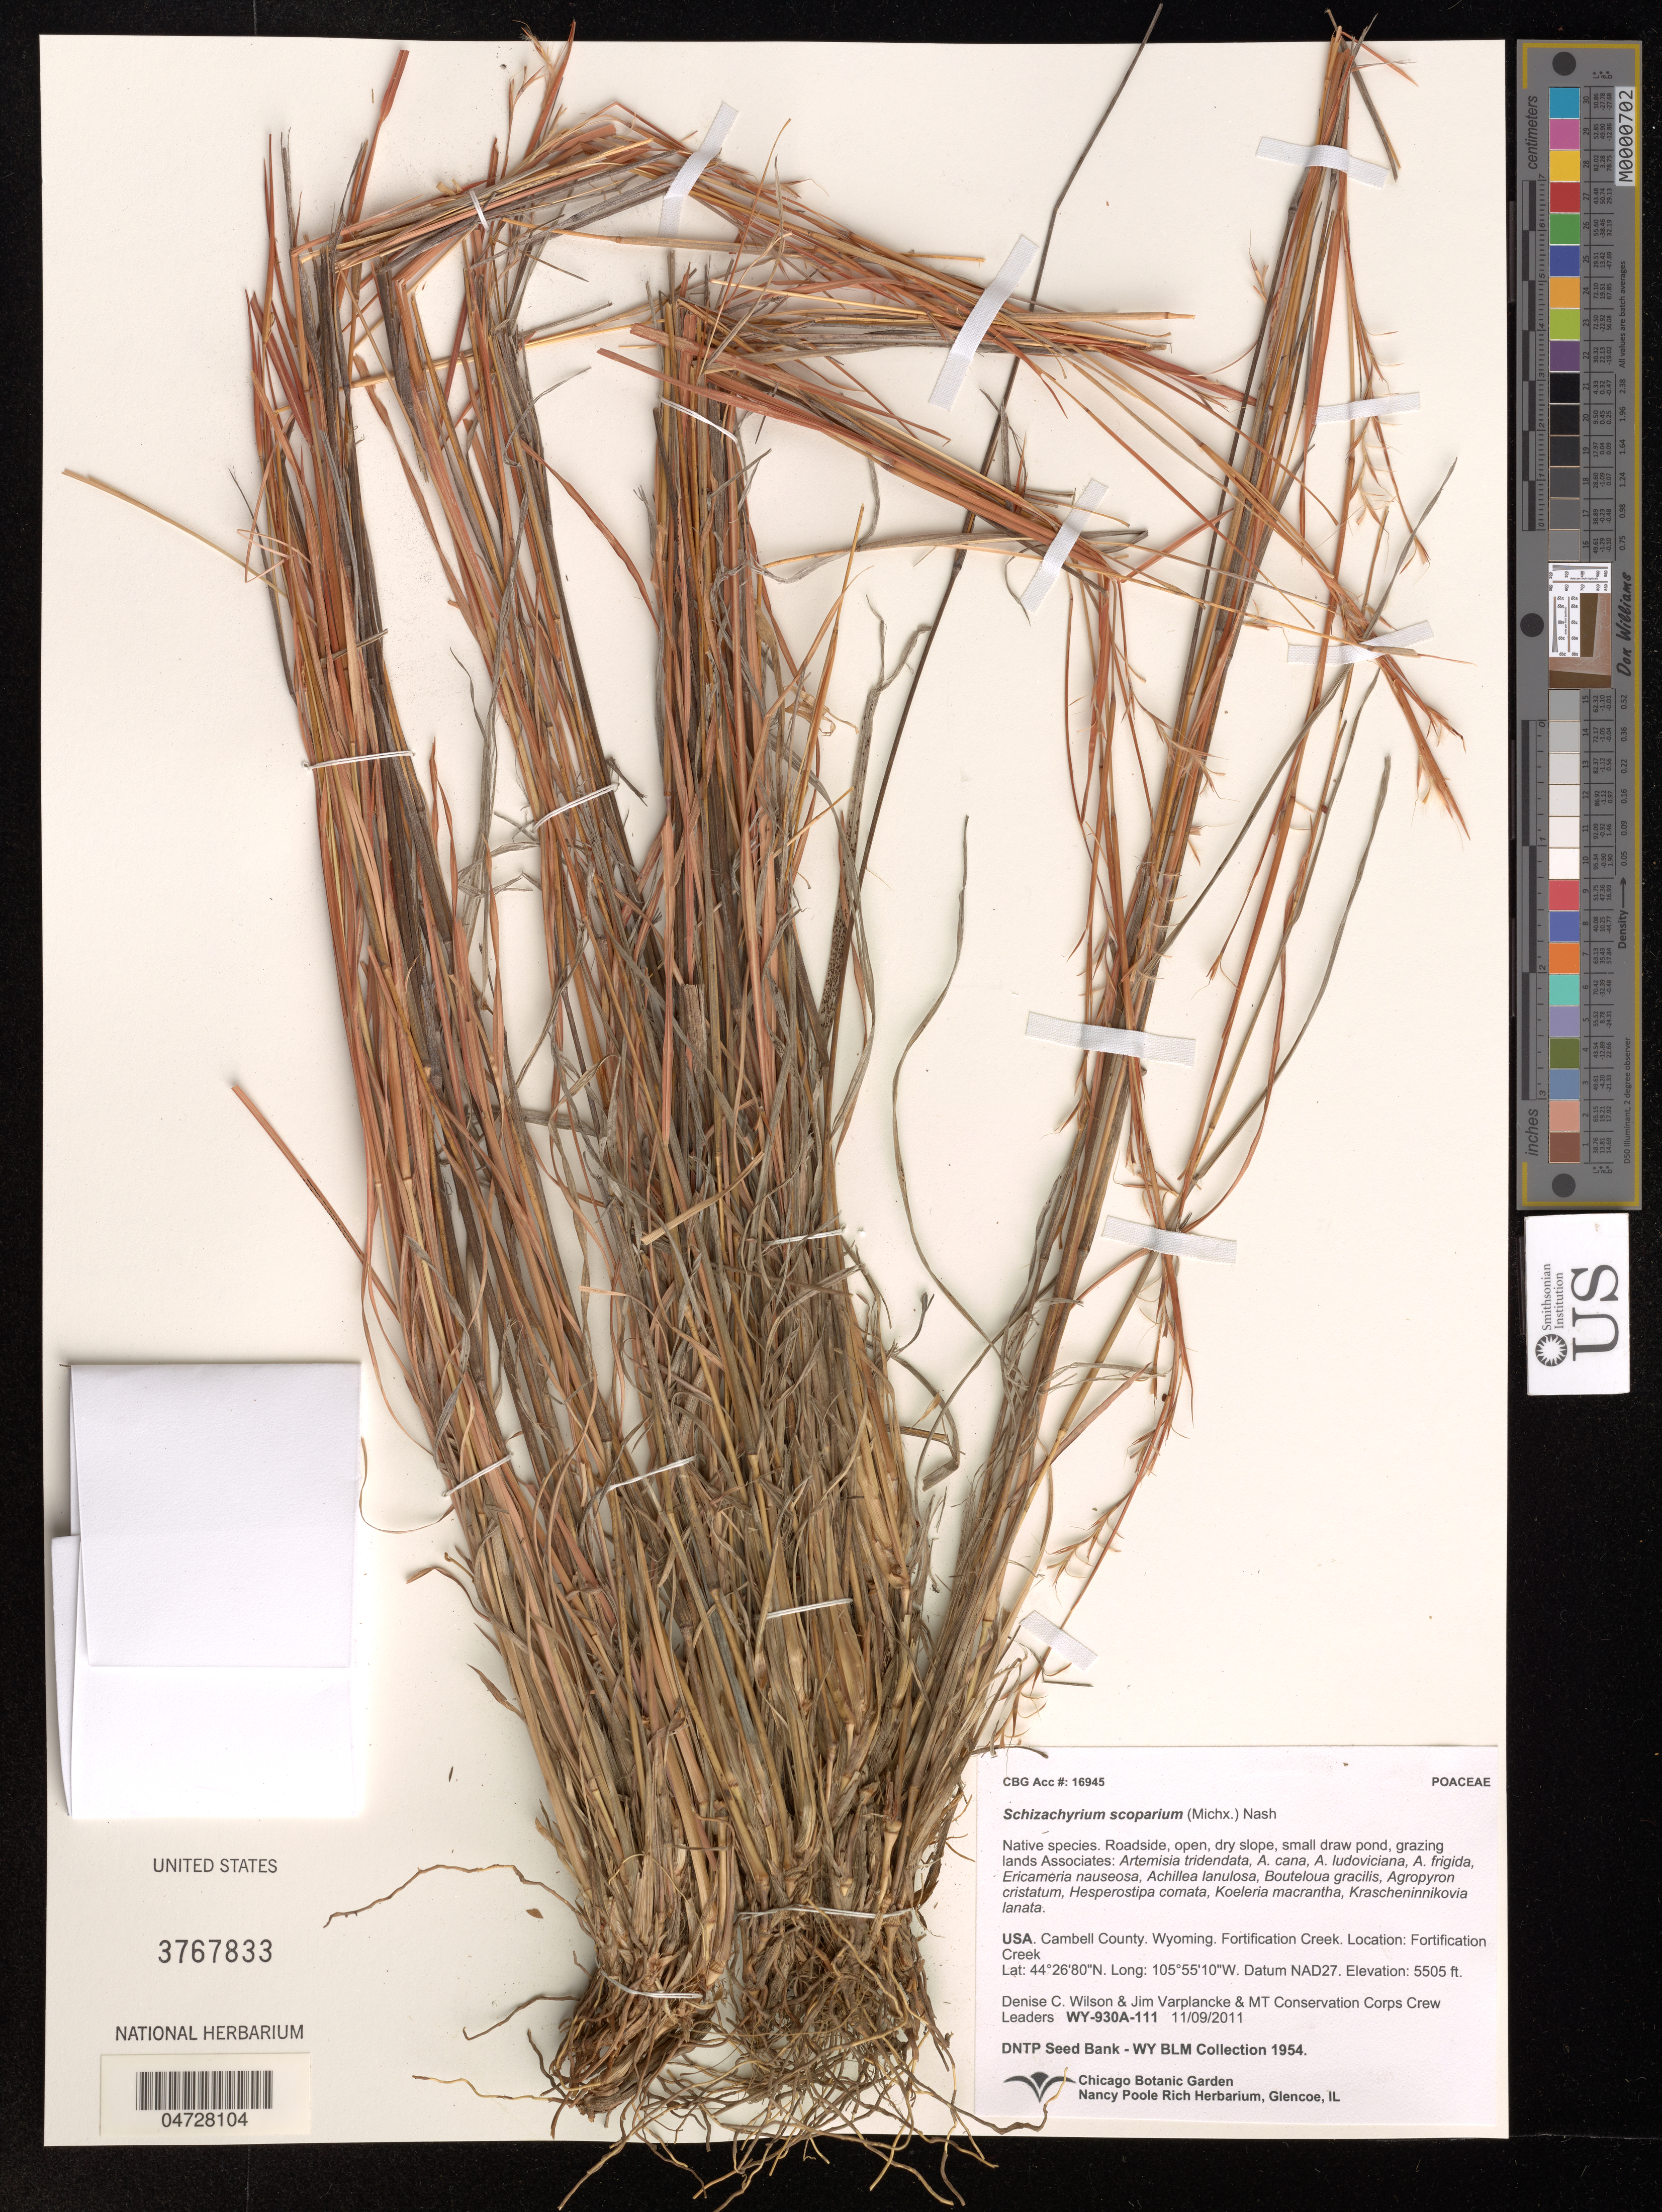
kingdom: Plantae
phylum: Tracheophyta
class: Liliopsida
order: Poales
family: Poaceae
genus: Schizachyrium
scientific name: Schizachyrium scoparium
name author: (Michx.) Nash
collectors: D. Wilson, J. Verplanck & MT Conversation Corps Crew Leaders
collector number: WY-930A-111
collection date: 2011-09-11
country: United States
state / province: Wyoming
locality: Cambell County, Fortification Creek, Location: Fortification Creek.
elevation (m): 1678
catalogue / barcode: US 3767833